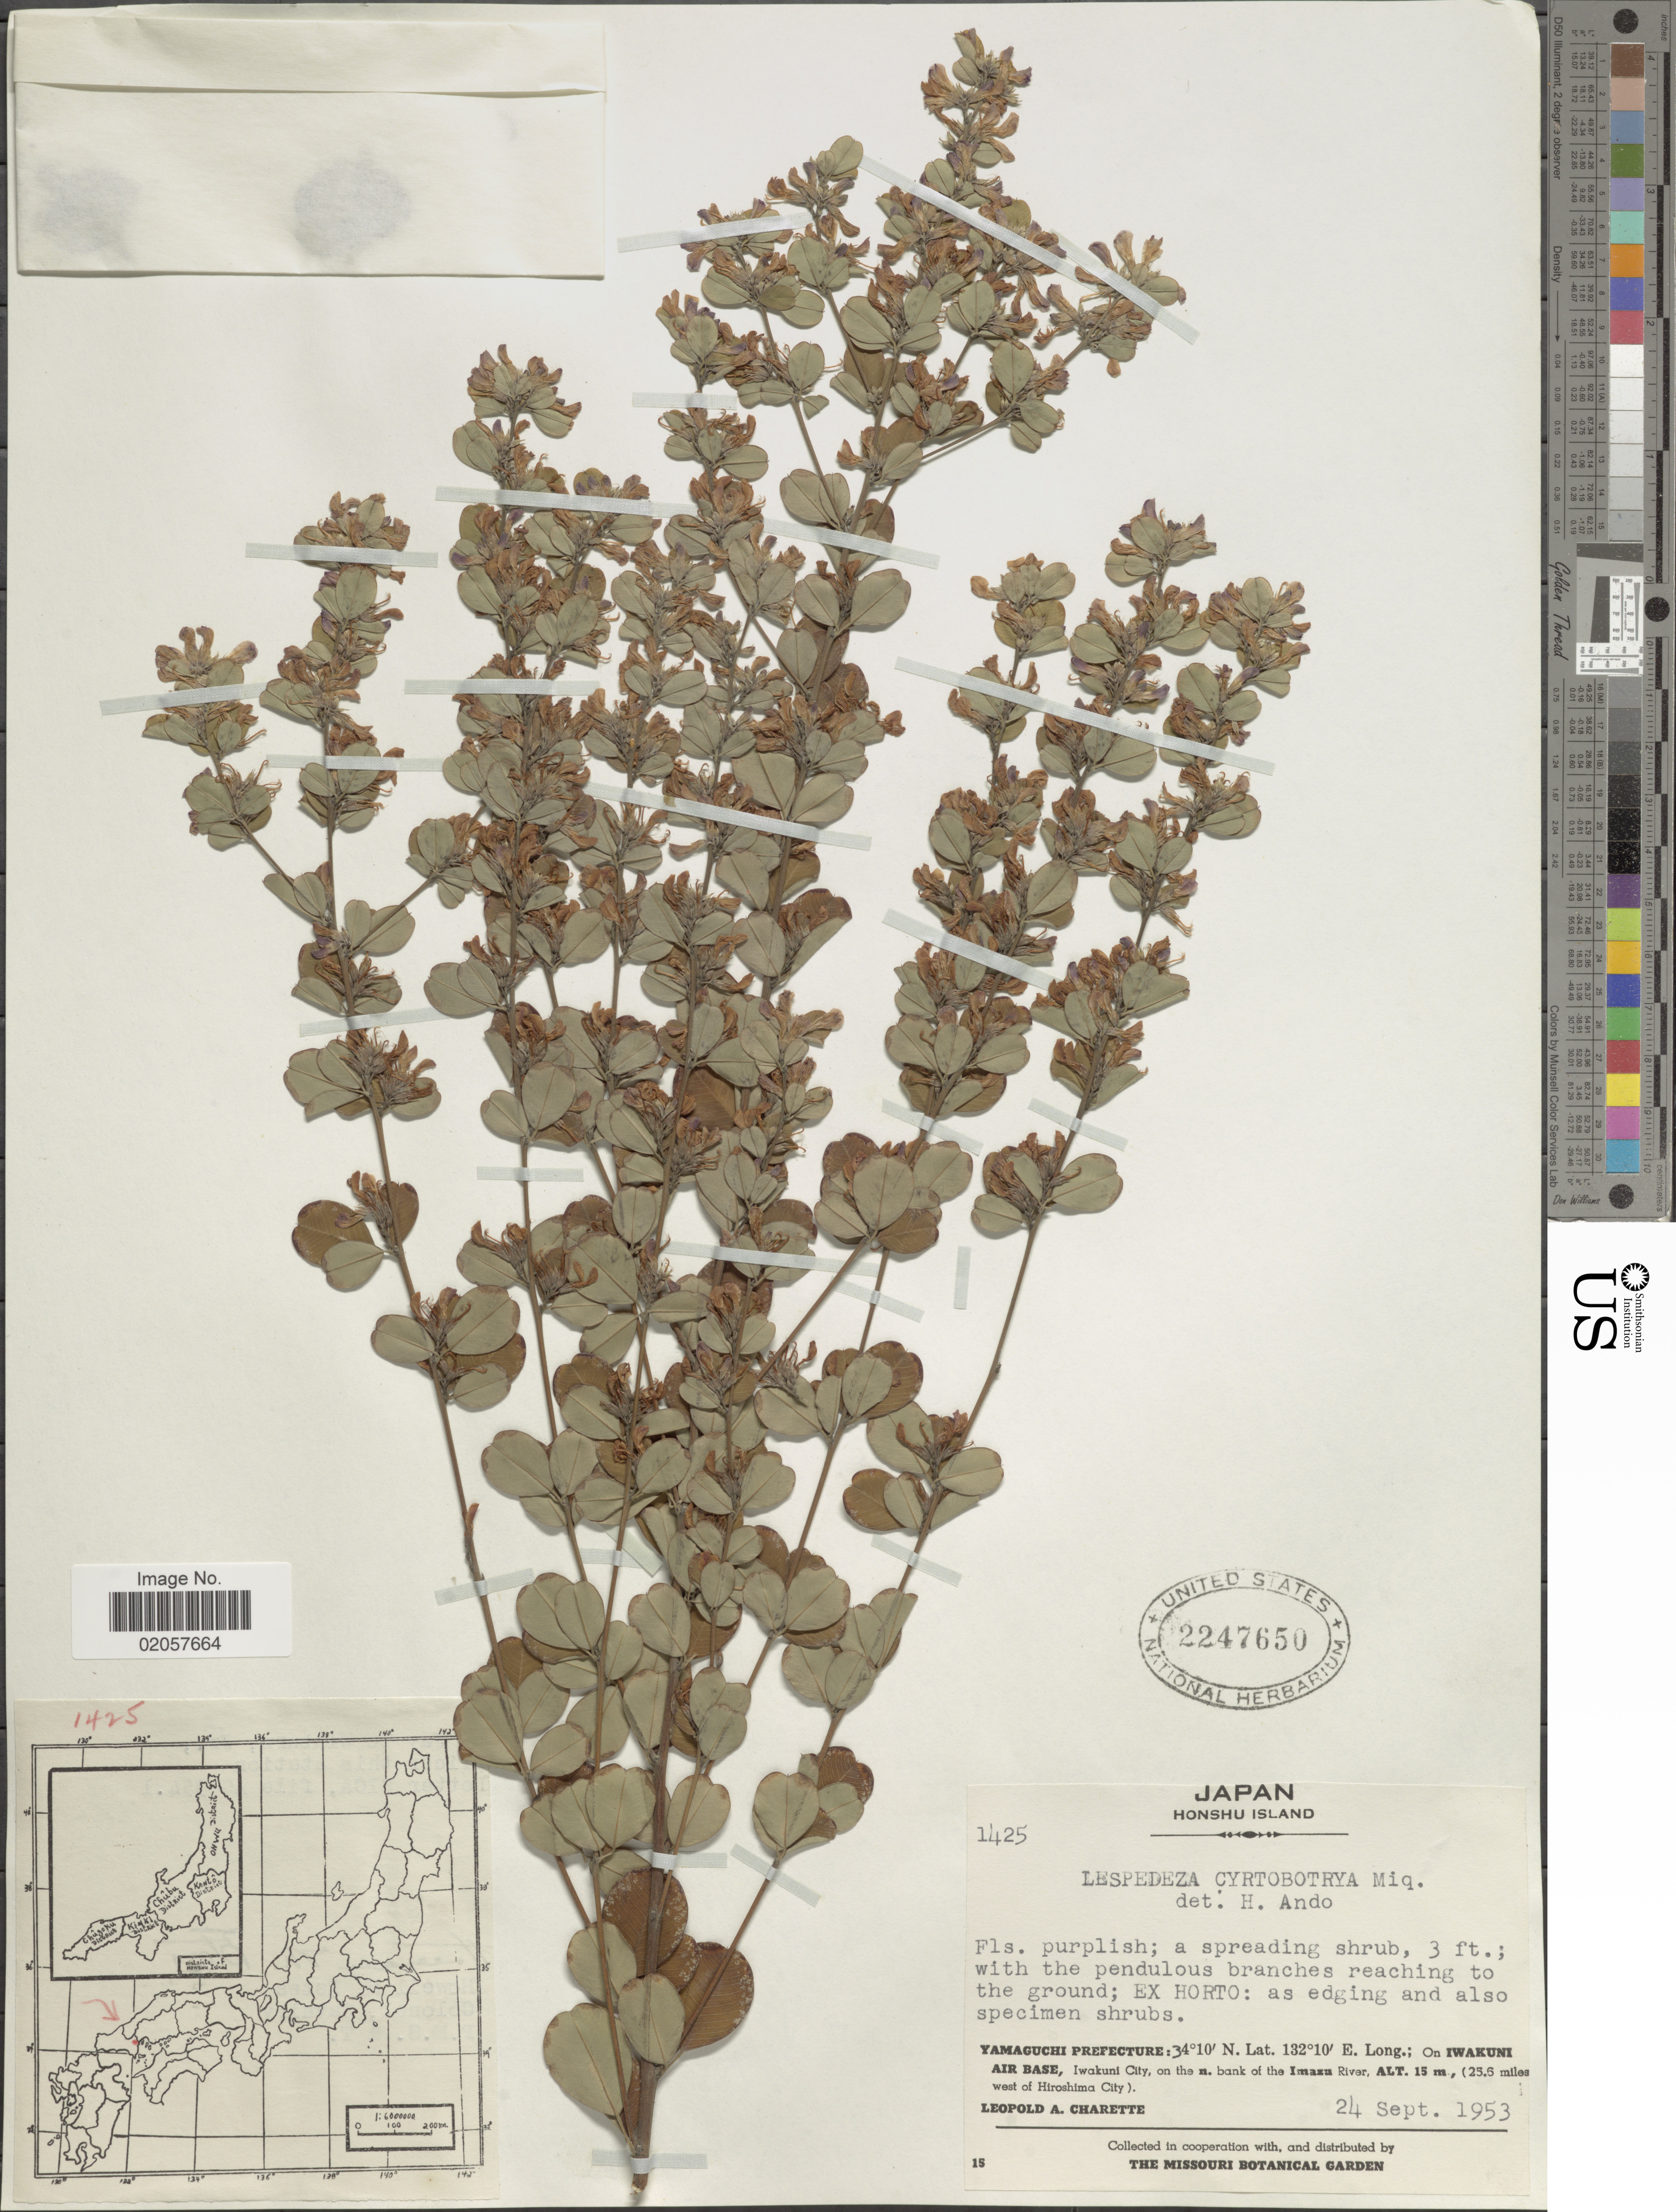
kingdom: Plantae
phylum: Tracheophyta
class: Magnoliopsida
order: Fabales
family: Fabaceae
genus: Lespedeza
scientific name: Lespedeza cyrtobotrya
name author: Miq.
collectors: L. A. Charette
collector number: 1425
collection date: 1953-09-24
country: Japan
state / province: Yamaguti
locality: Honshu Island, Yamaguchi Prefecture, on Iwakuni Air Base, Iwakuni City, on the n. bank of the Imazu River (25.6 miles west of Hiroshima City)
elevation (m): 15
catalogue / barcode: US 2247650